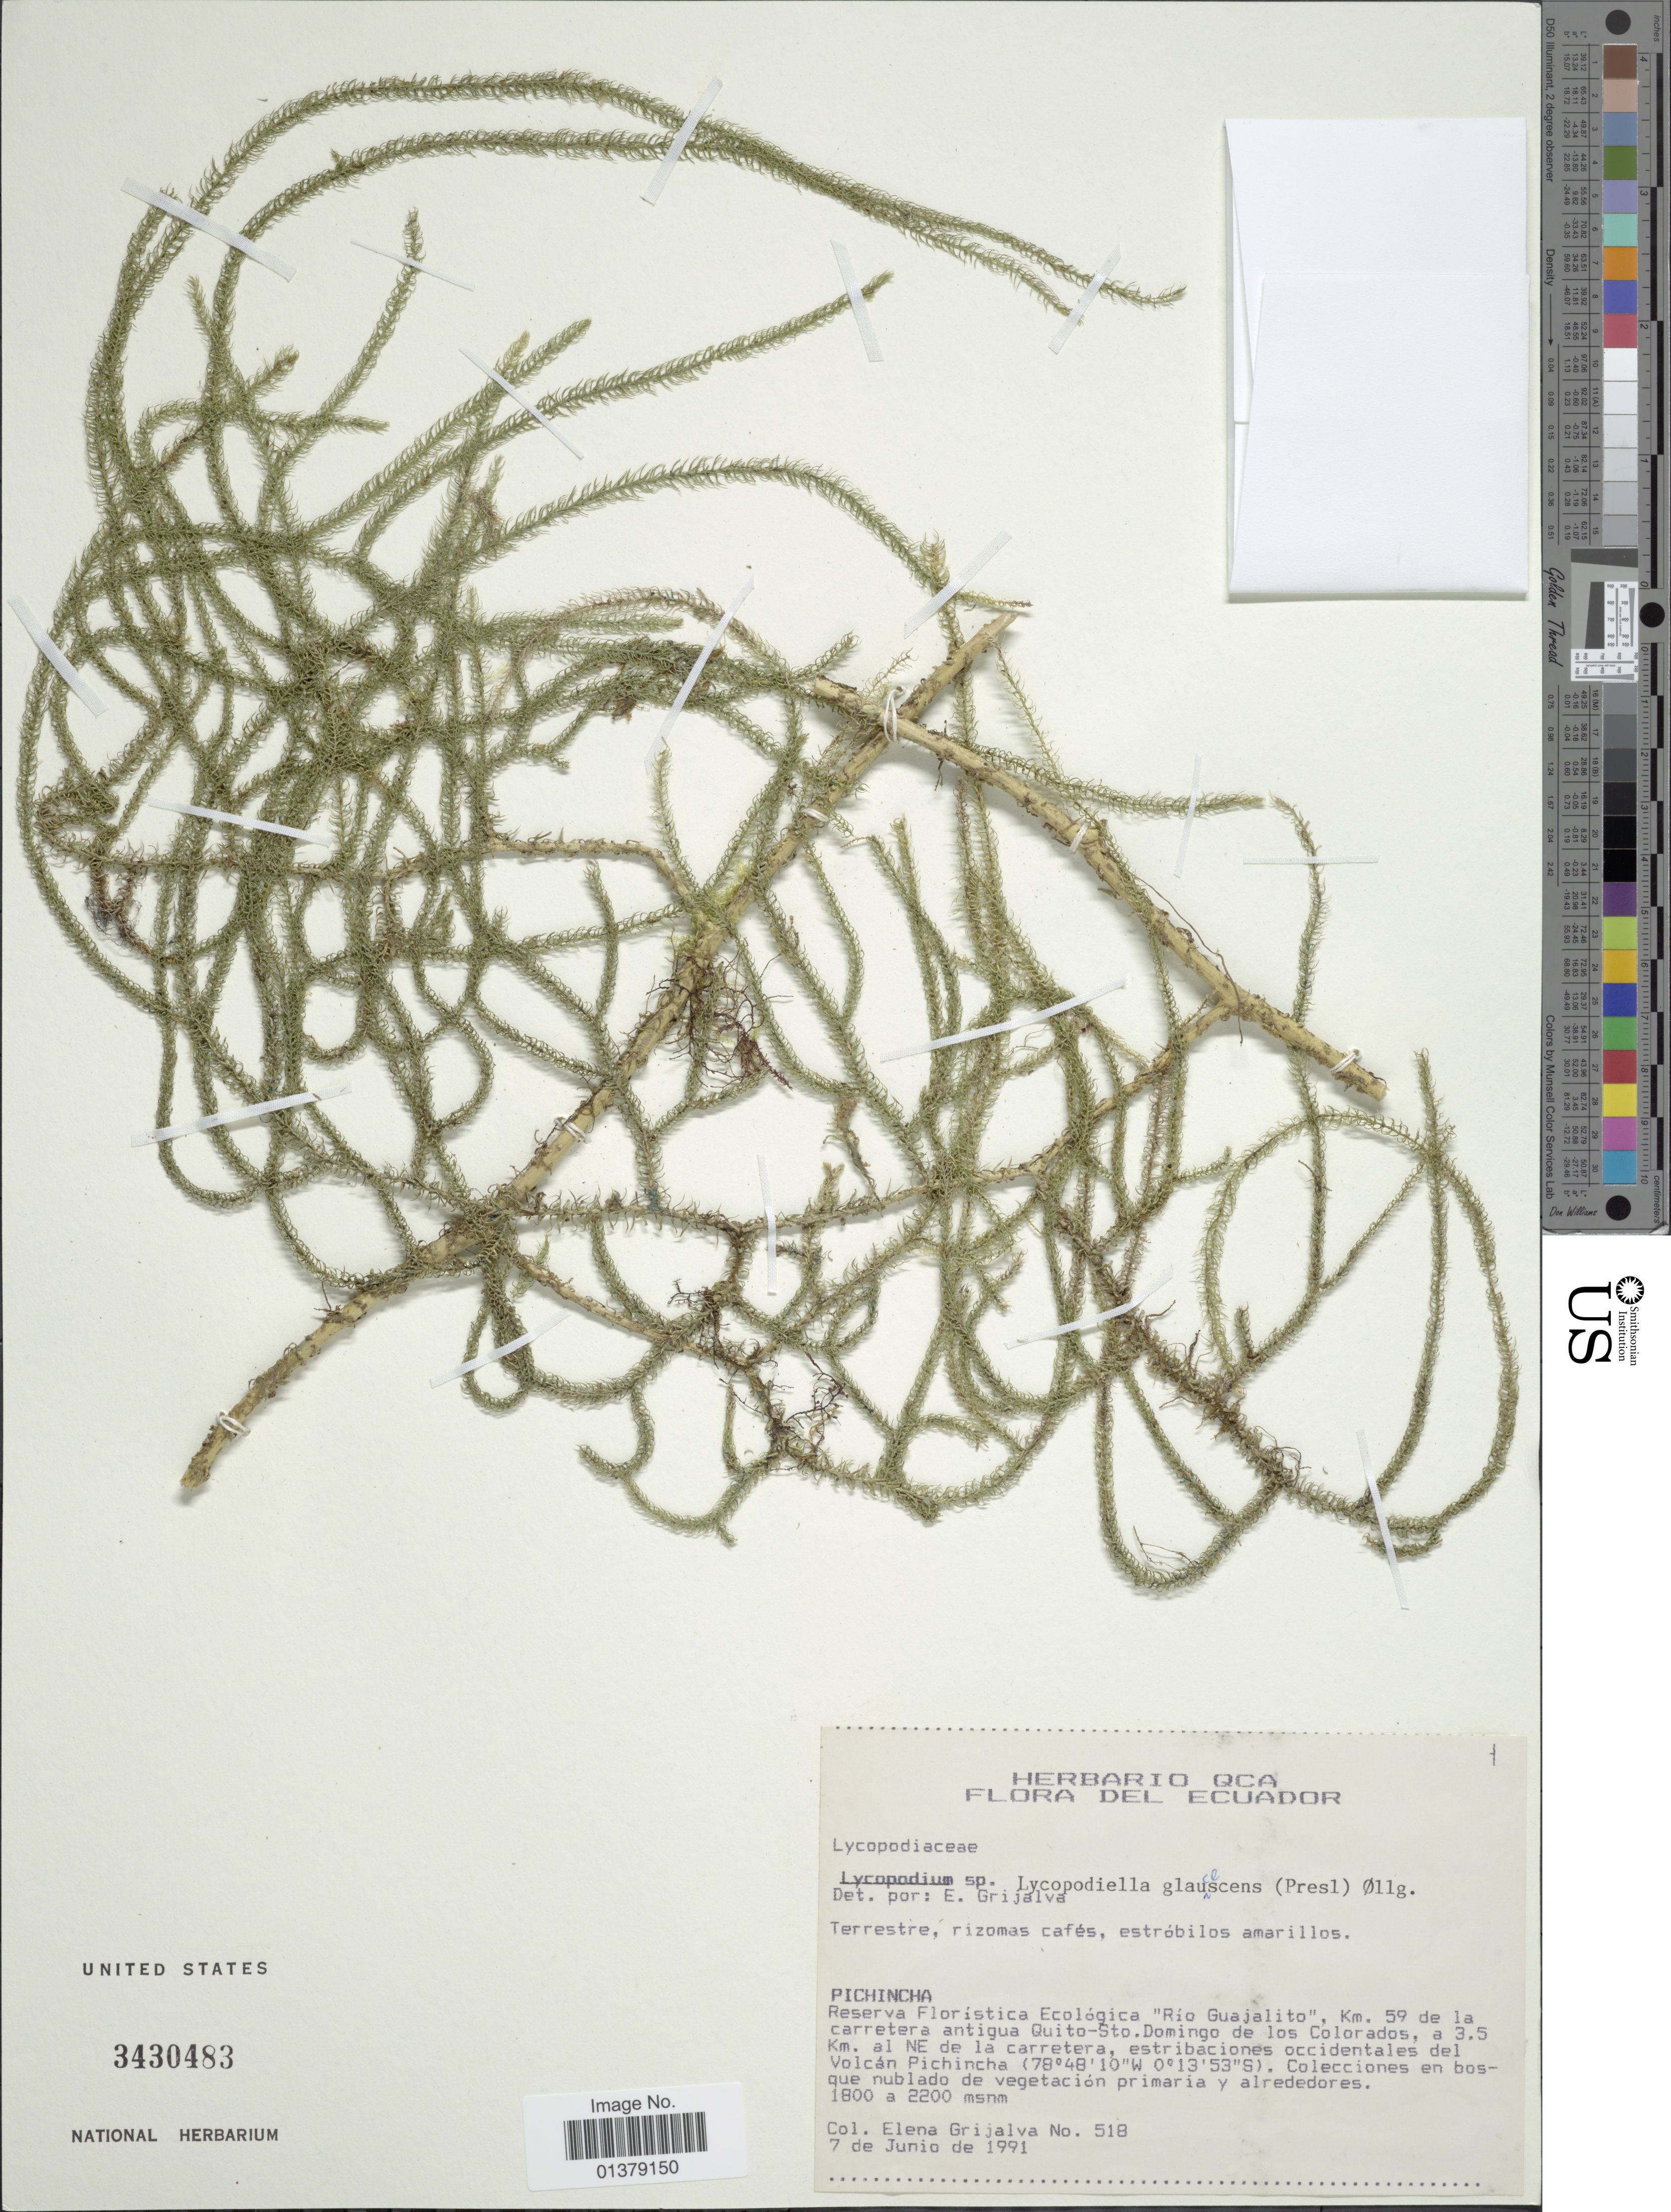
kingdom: Plantae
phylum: Tracheophyta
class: Lycopodiopsida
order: Lycopodiales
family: Lycopodiaceae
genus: Palhinhaea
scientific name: Palhinhaea glaucescens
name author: (C. Presl) Holub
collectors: E. Grijalva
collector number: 518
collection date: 1991-06-07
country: Ecuador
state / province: Pichincha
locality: Reserva Floristica Ecológica "Rio Guajalito", Km. 59 de la carretera antigua Quito-Sto. Domingo de los Colorados, a 3.5 km al NE de la carretera, estribaciones occidentales del Volcán Pichincha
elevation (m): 1800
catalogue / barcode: US 3430483